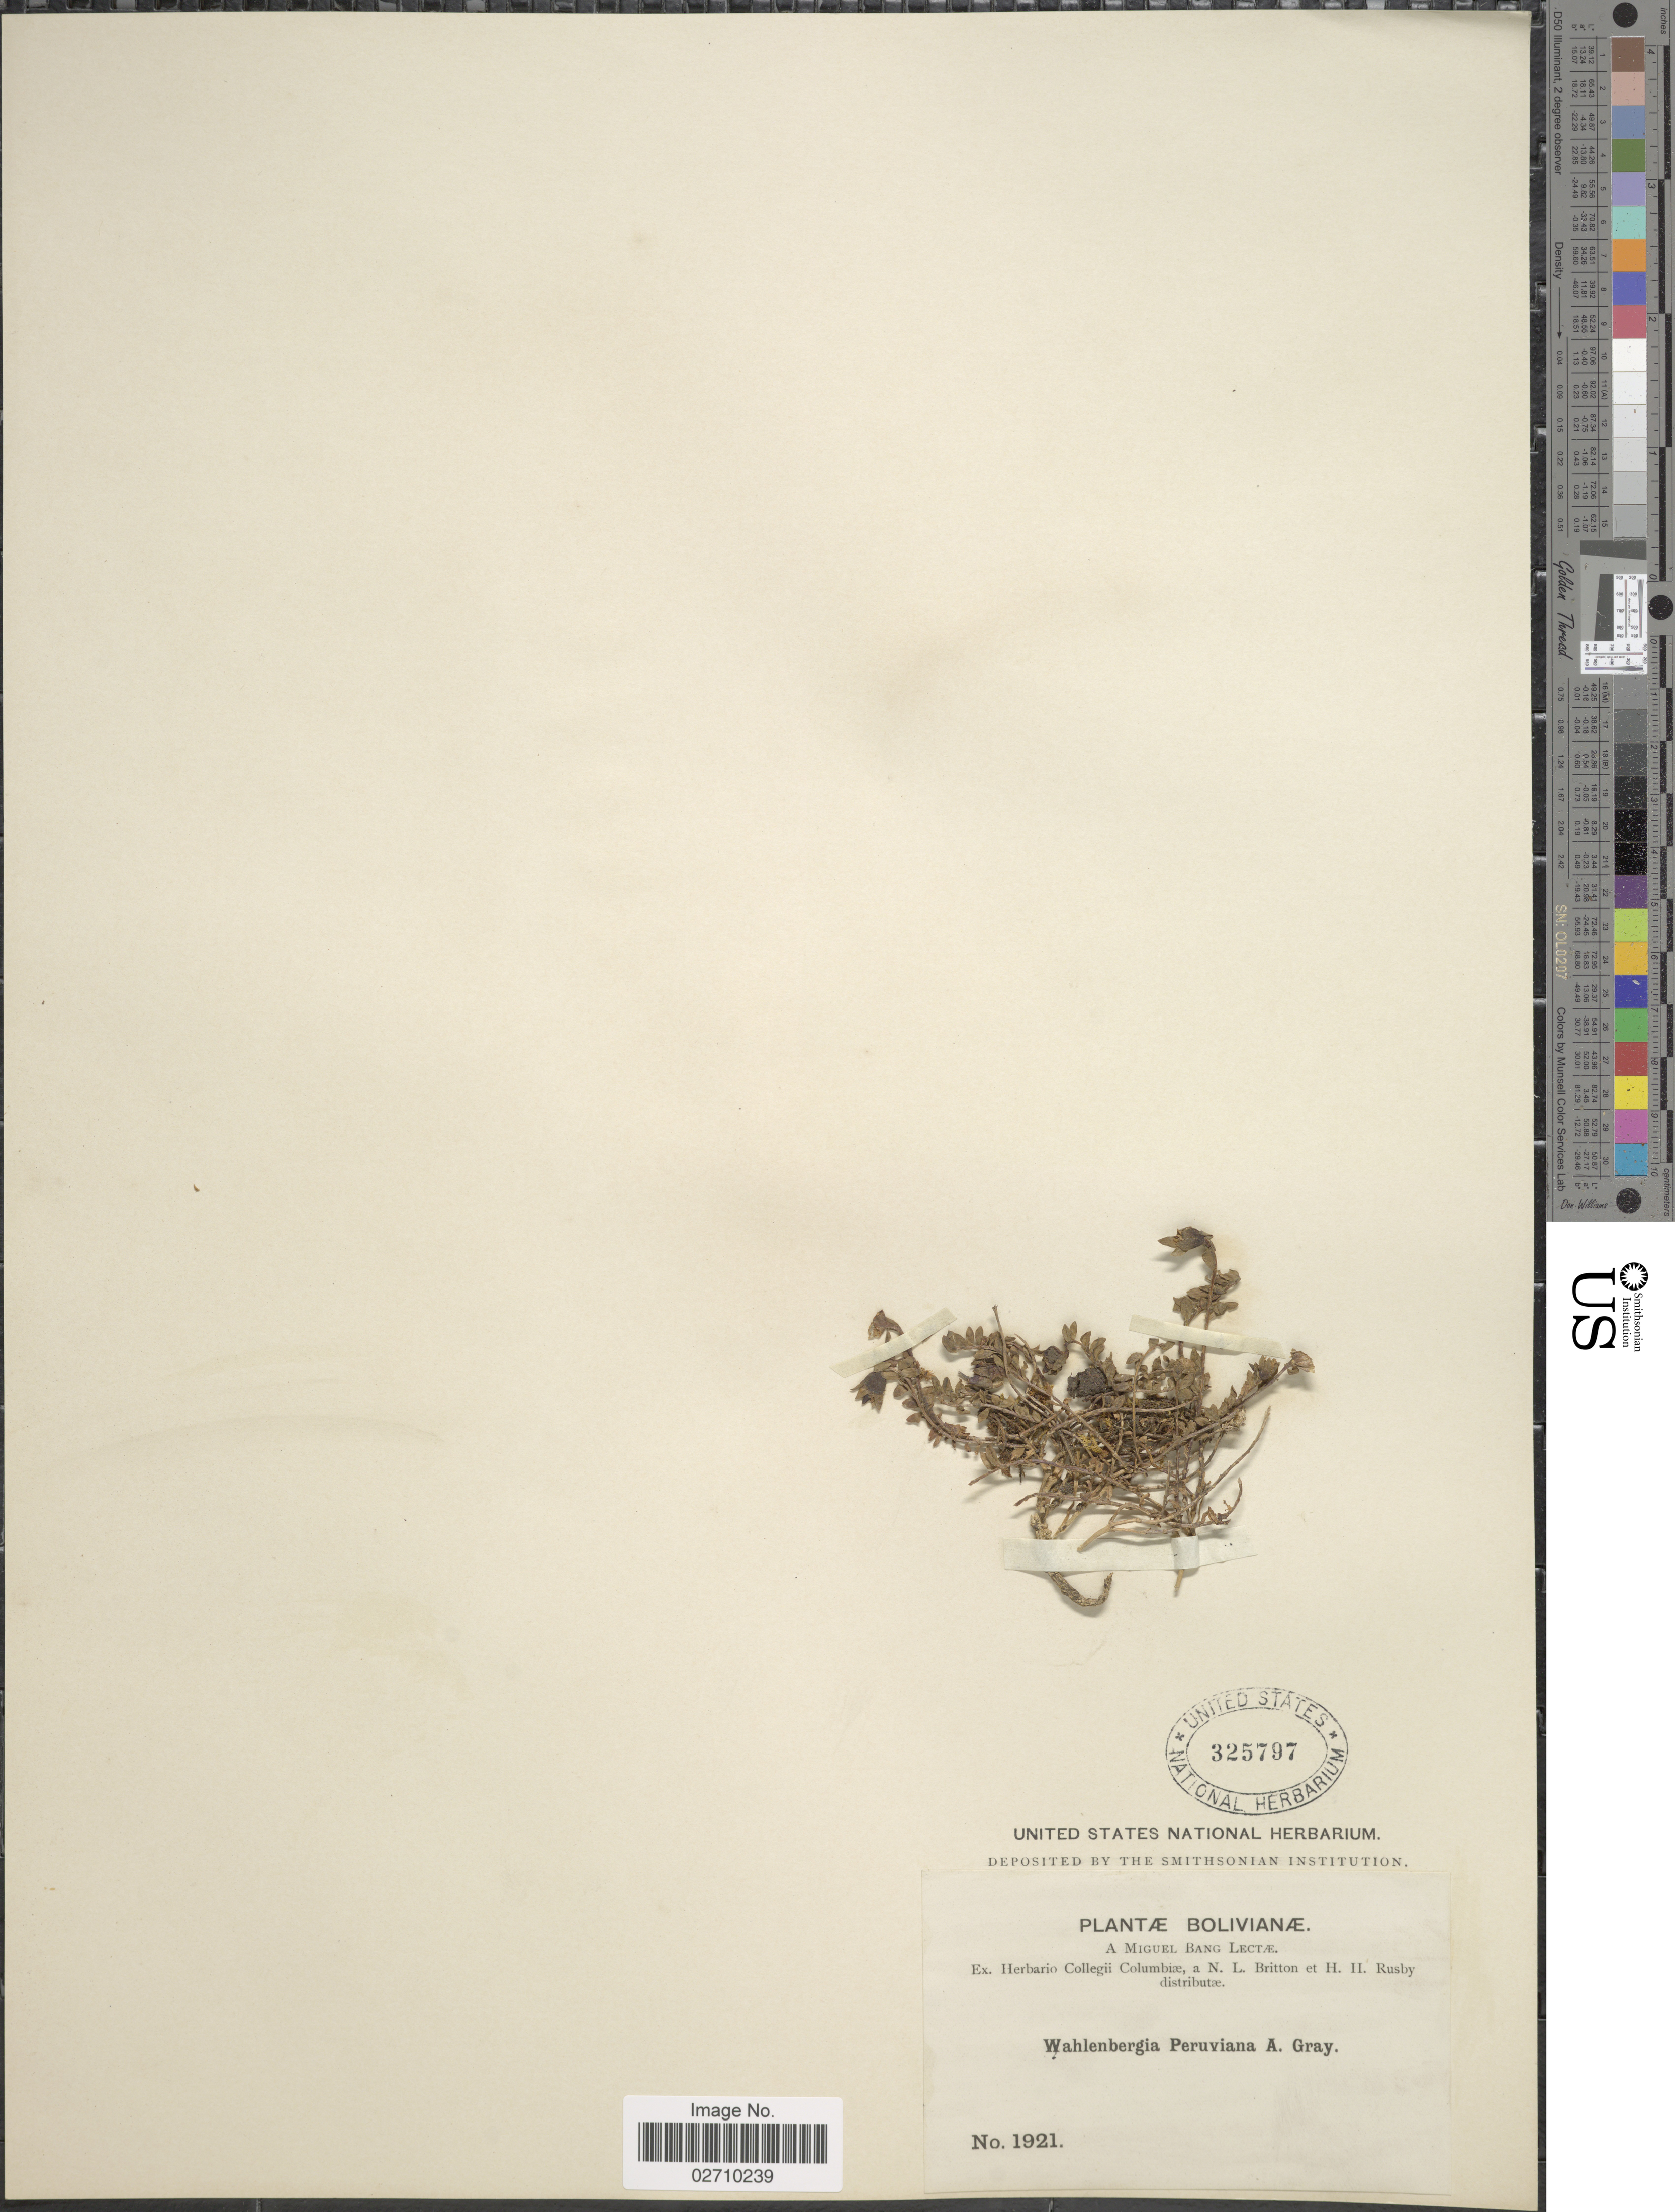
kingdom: Plantae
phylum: Tracheophyta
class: Magnoliopsida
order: Asterales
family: Campanulaceae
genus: Wahlenbergia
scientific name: Wahlenbergia peruviana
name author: A. Gray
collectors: M. Bang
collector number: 1921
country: Bolivia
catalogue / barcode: US 325797